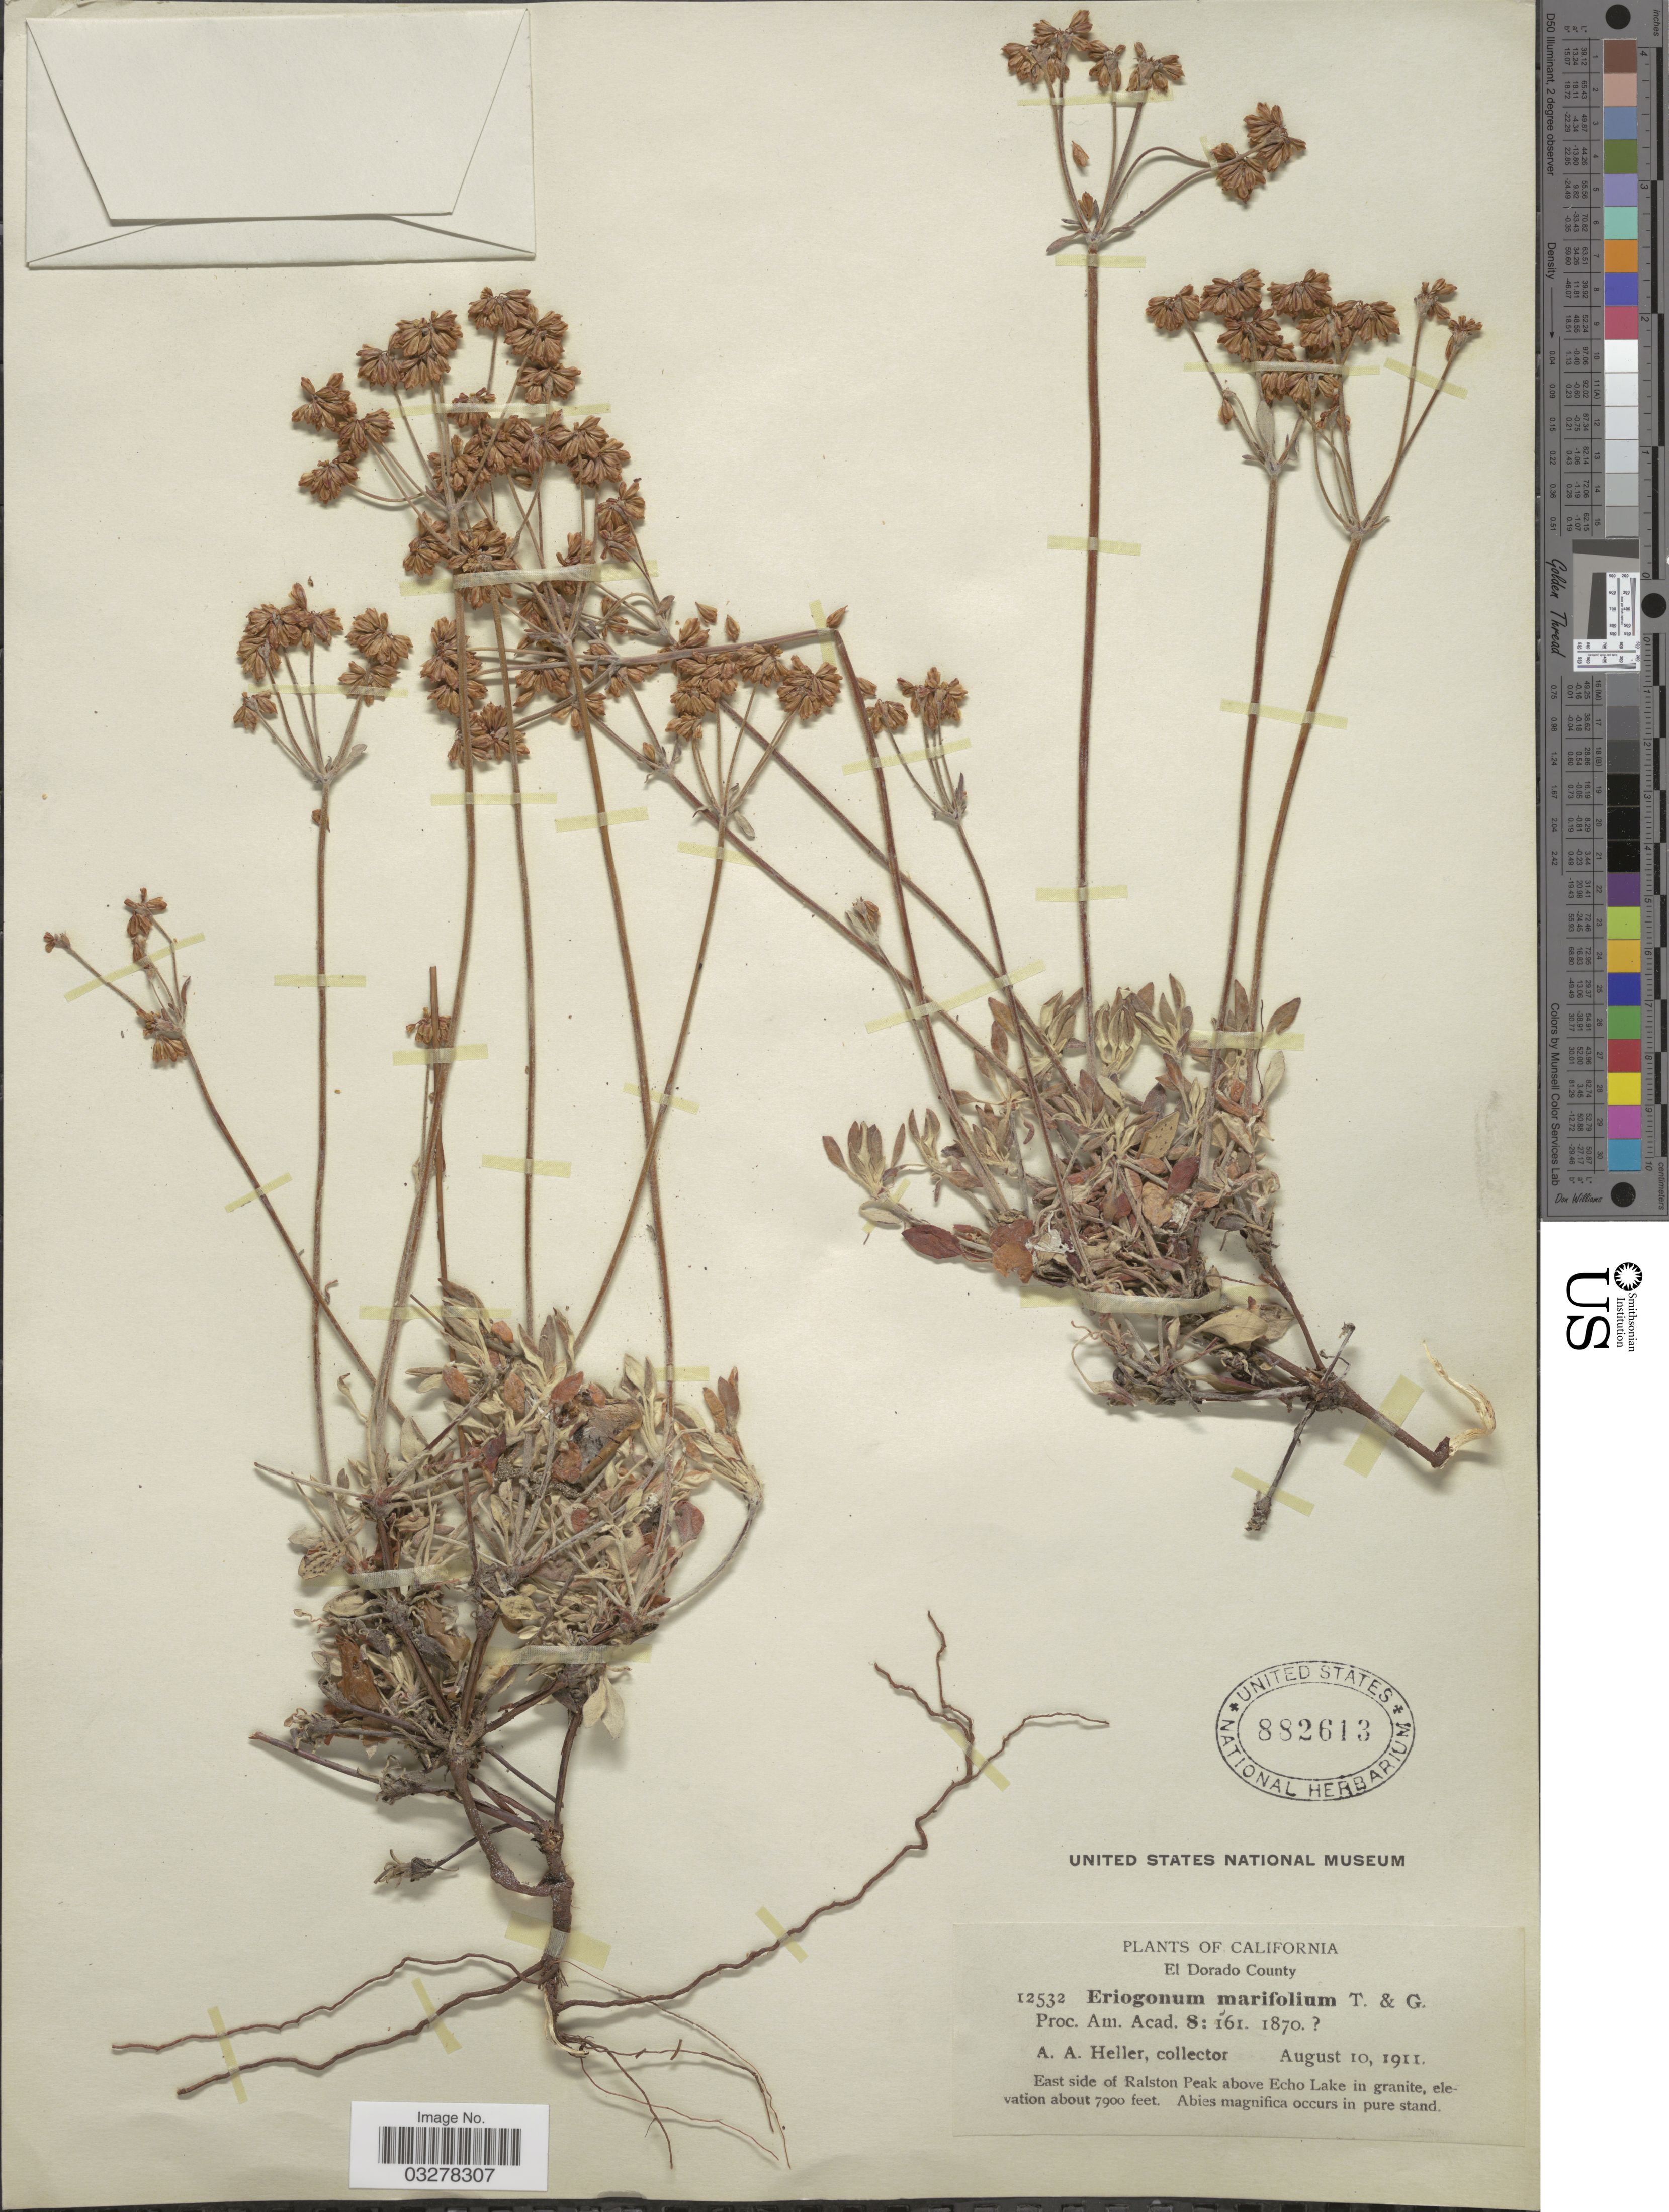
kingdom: Plantae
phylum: Tracheophyta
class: Magnoliopsida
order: Caryophyllales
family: Polygonaceae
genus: Eriogonum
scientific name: Eriogonum marifolium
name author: Torr. & A. Gray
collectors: A. A. Heller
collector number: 12532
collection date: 1911-08-10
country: United States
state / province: California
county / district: El Dorado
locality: El Dorado County. East side of Ralston Peak above Echo Lake.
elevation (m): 2408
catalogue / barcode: US 882613